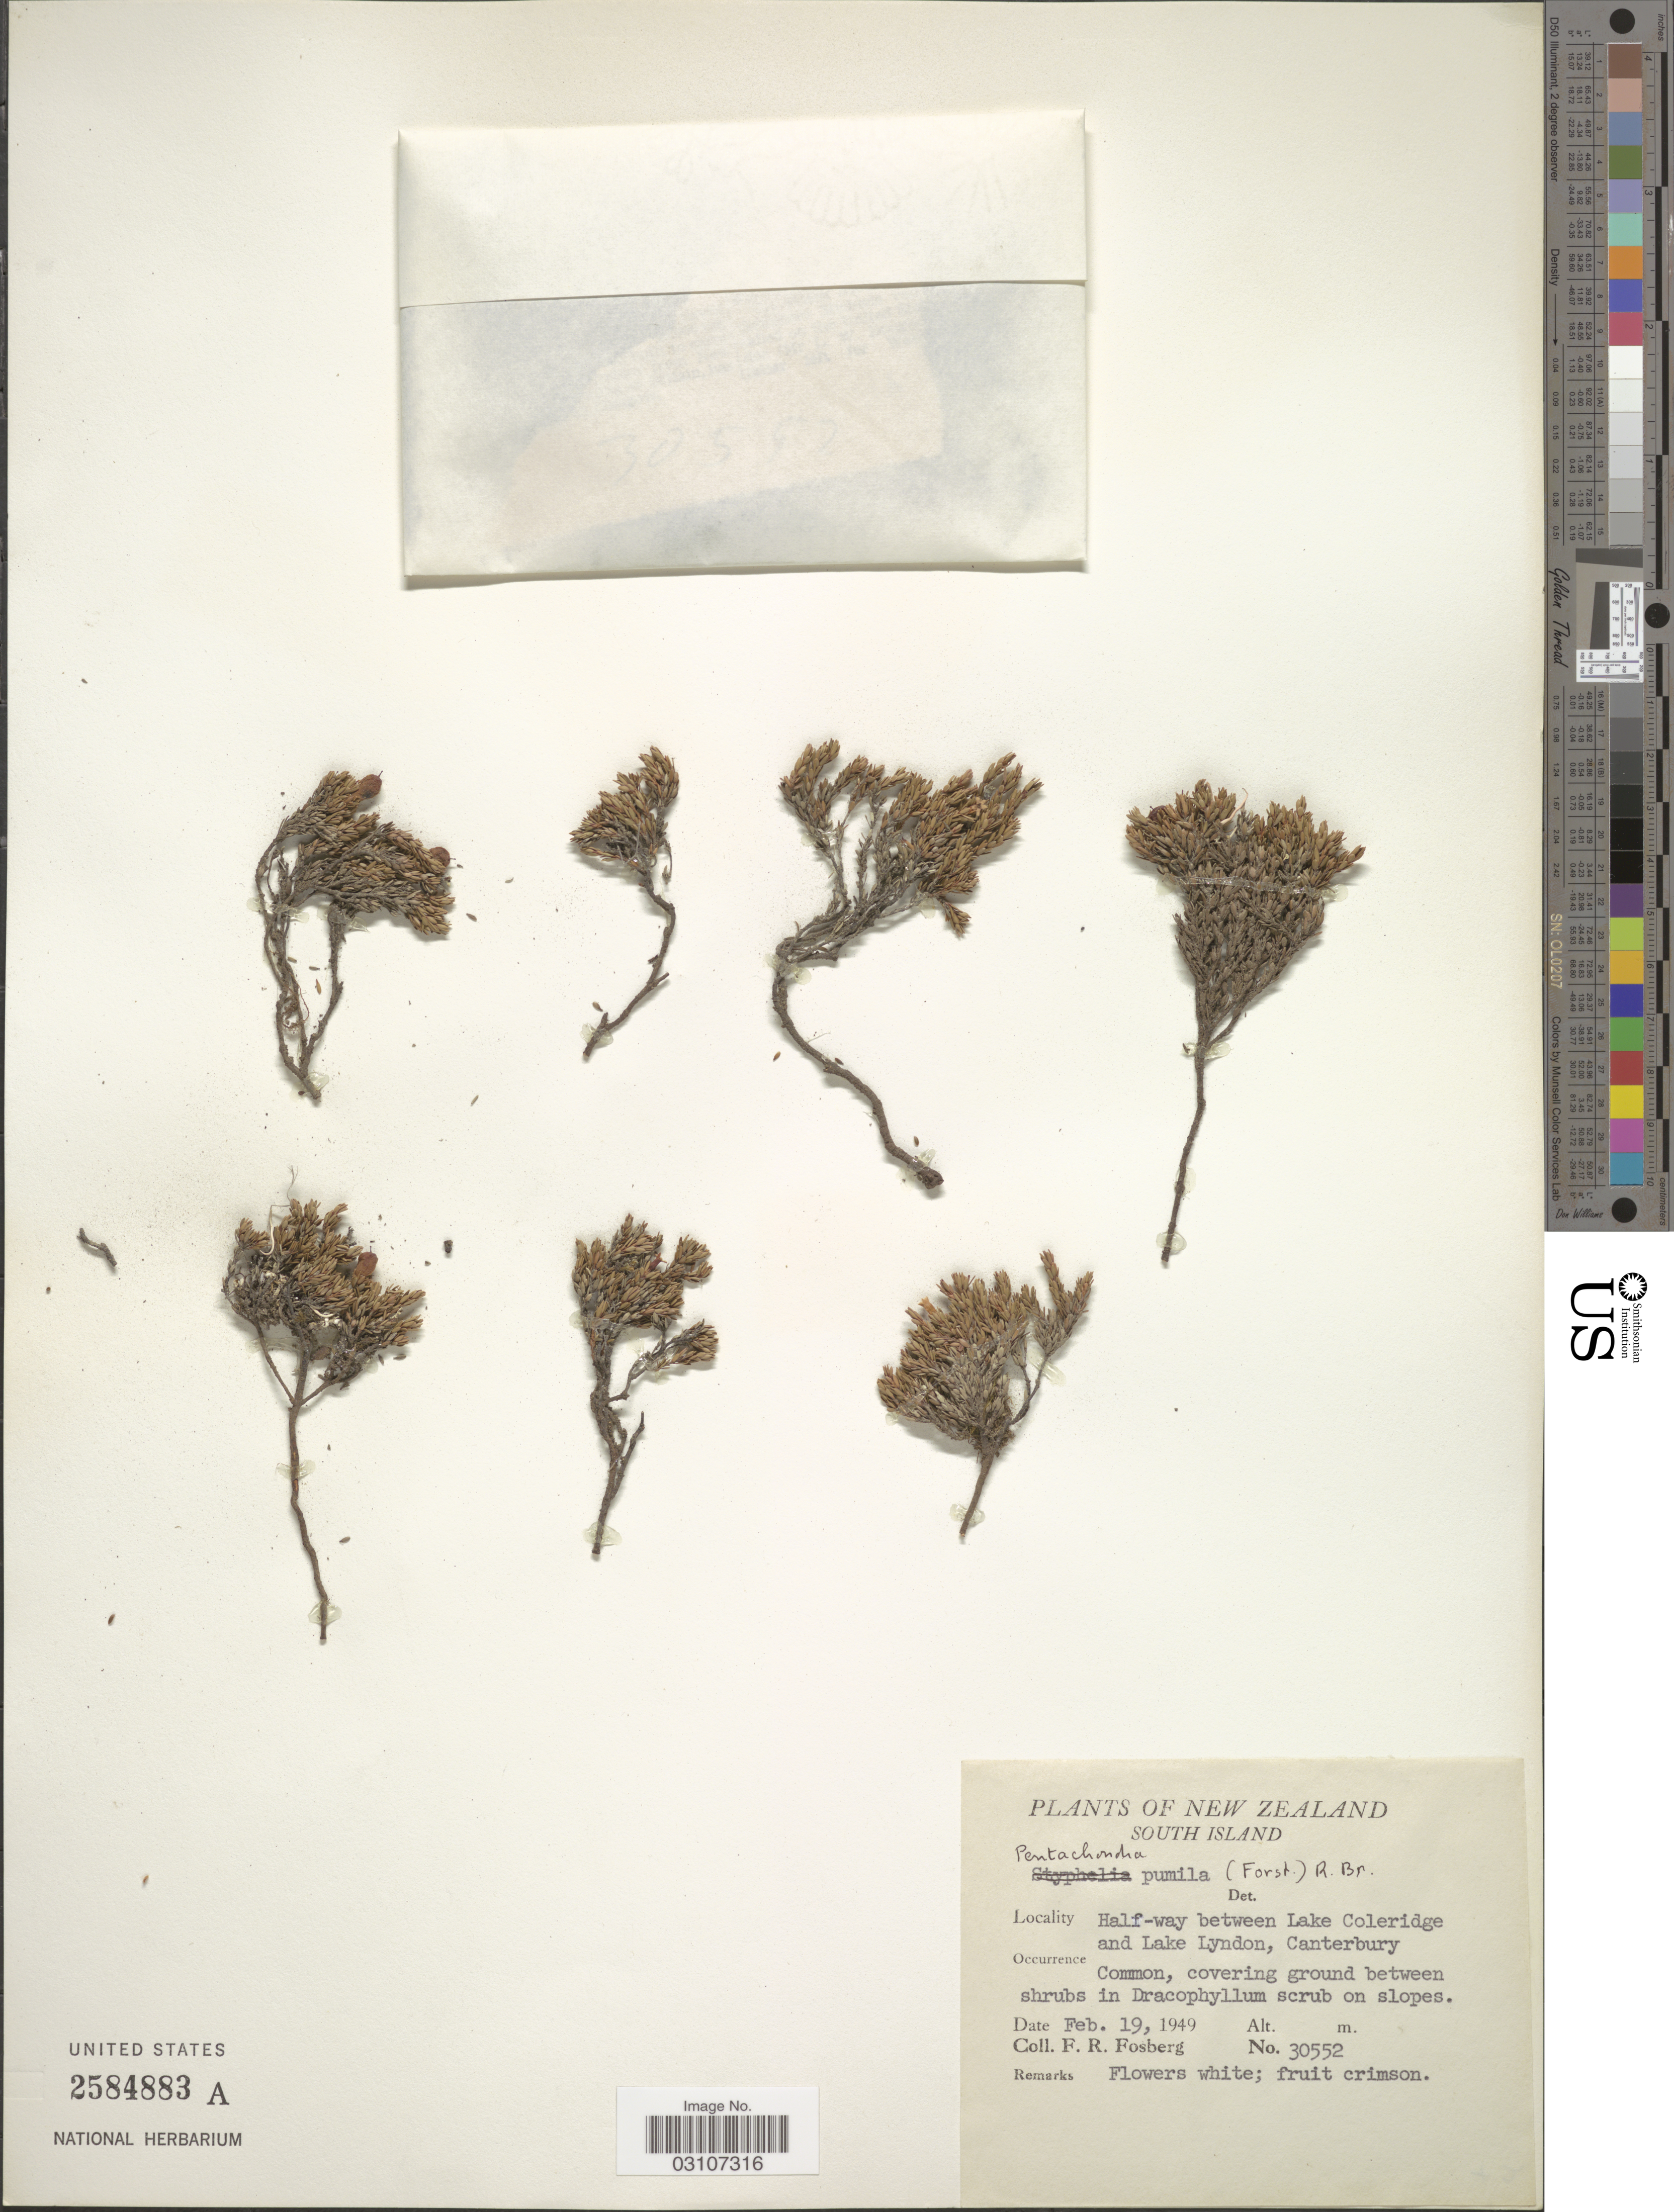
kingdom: Plantae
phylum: Tracheophyta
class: Magnoliopsida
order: Ericales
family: Ericaceae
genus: Pentachondra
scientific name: Pentachondra pumila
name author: (J.R. Forst. & G. Forst.) R. Br.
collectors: F. R. Fosberg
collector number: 30552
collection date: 1949-02-19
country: New Zealand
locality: South Island. Half-way between Lake Coleridge and Lake Lyndon, Canterbury.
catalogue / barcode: US 2584883A